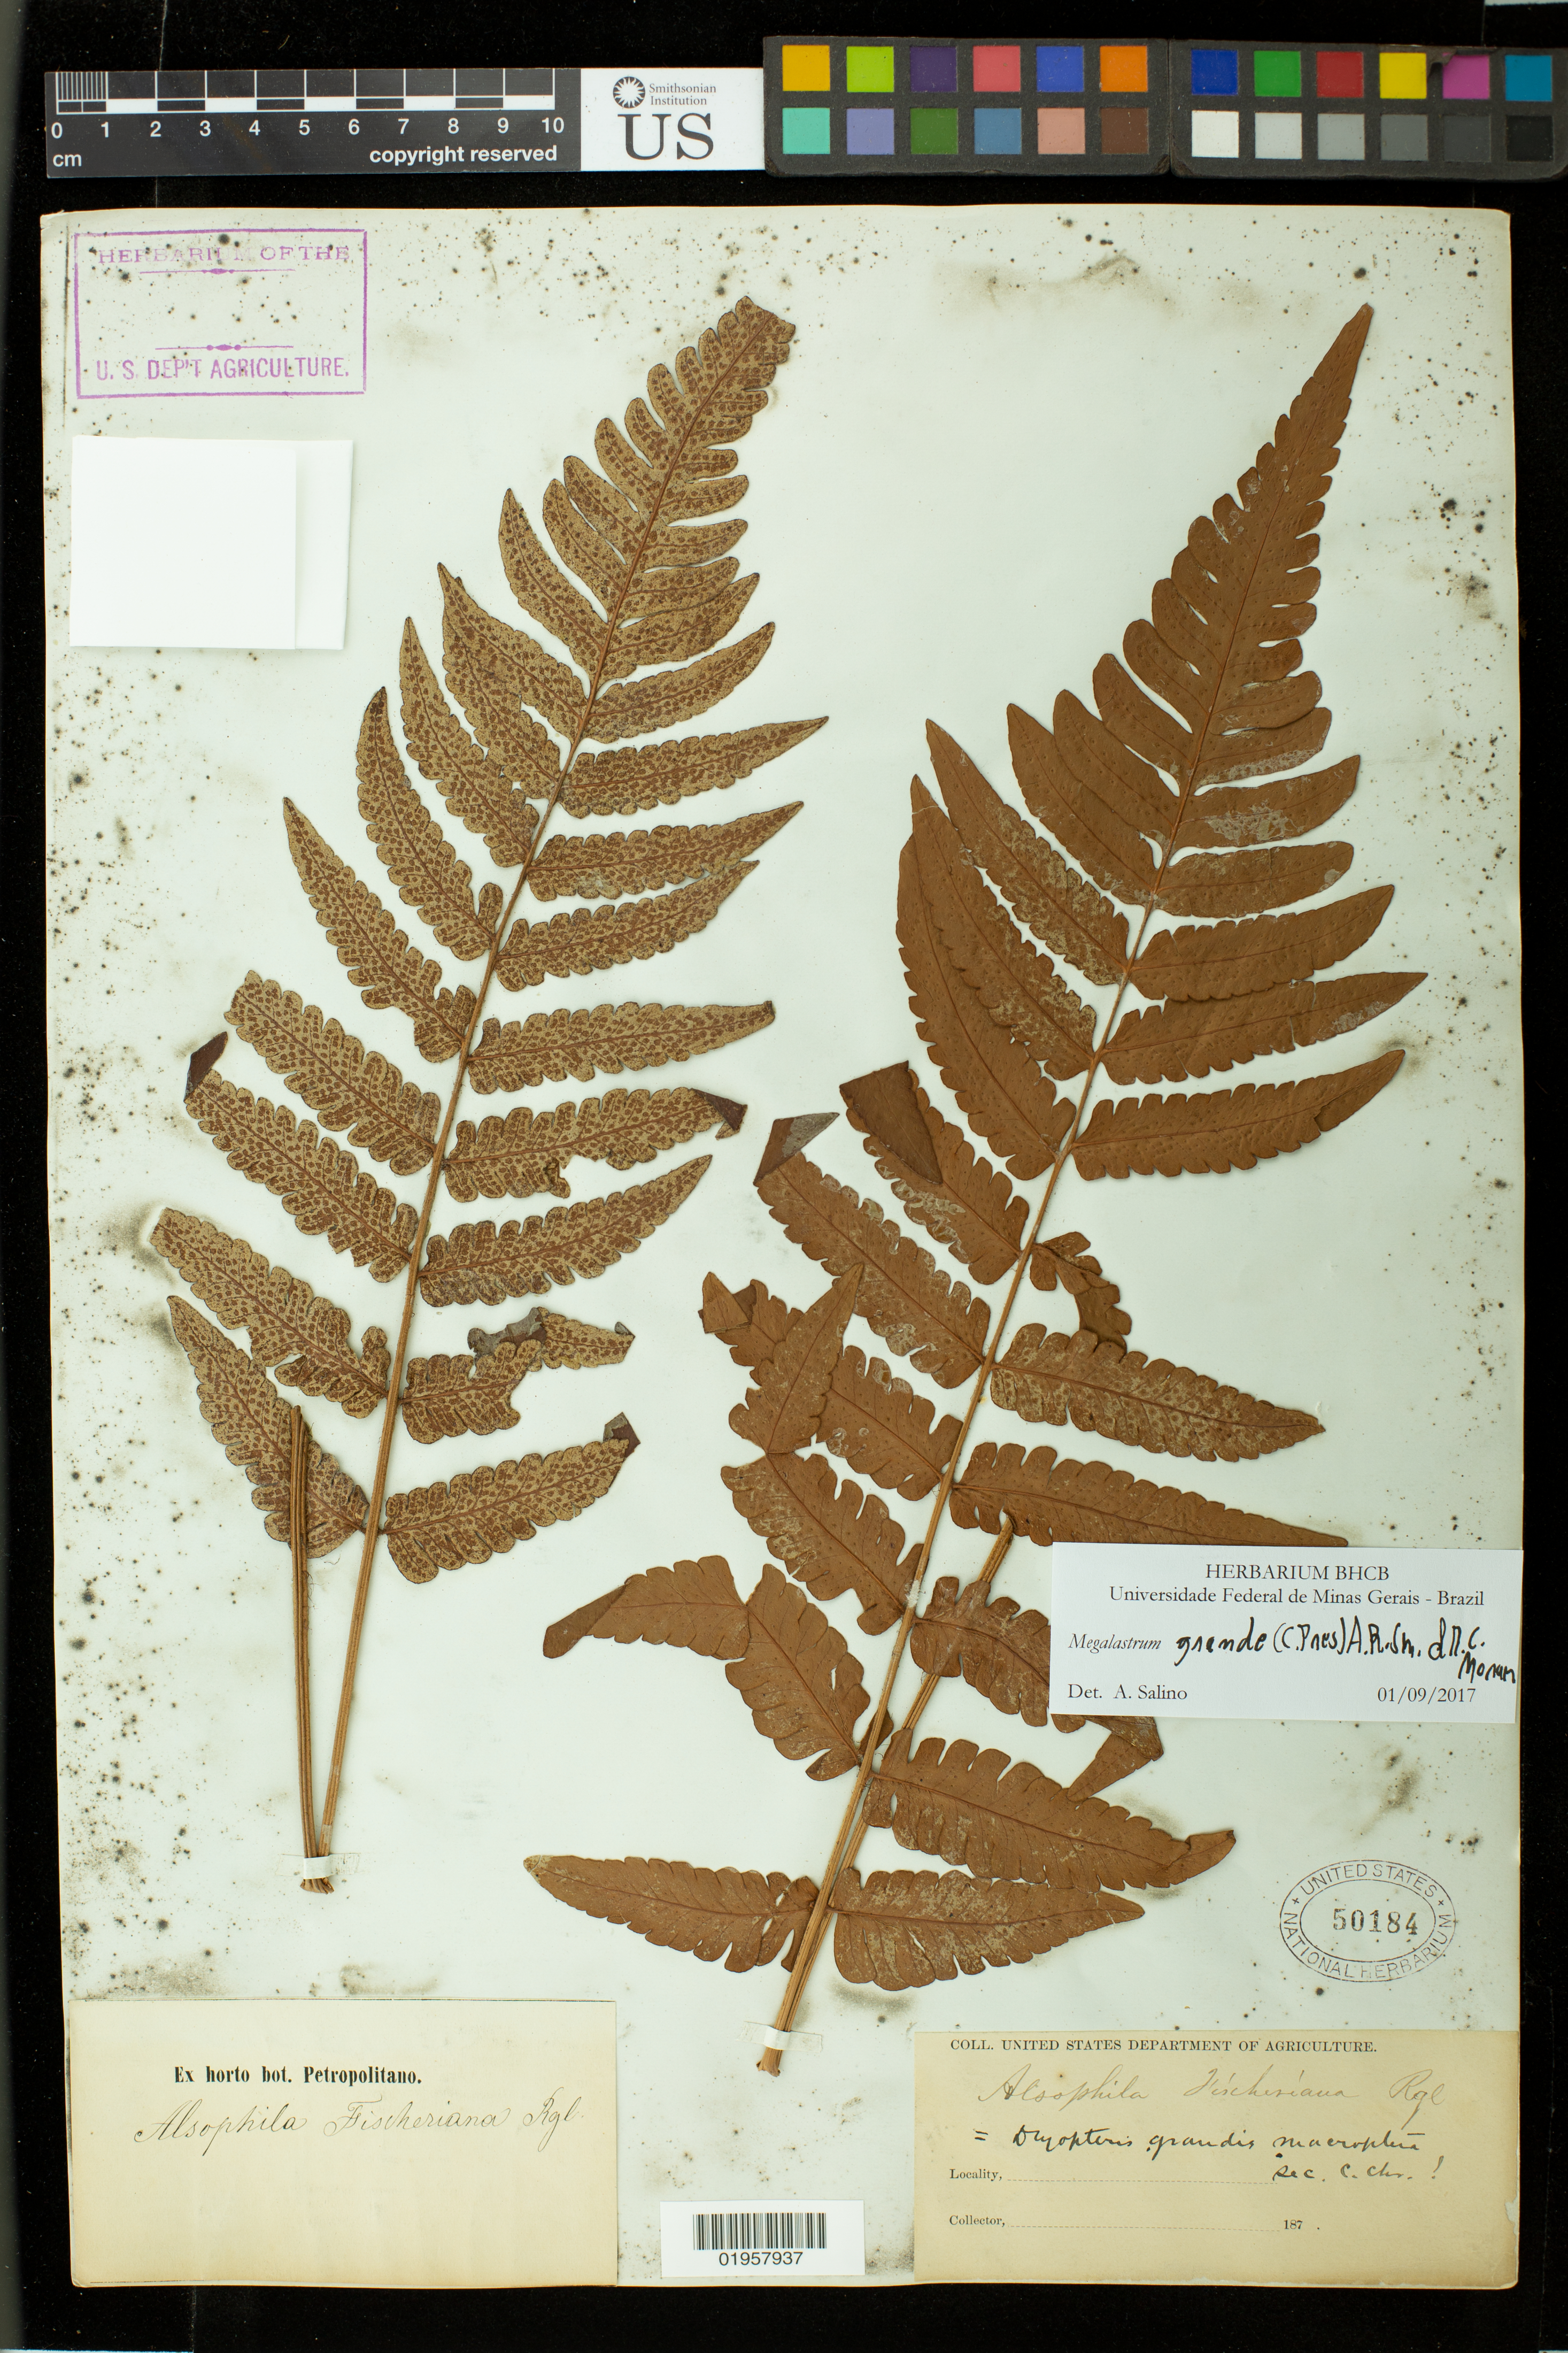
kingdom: Plantae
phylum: Tracheophyta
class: Polypodiopsida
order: Polypodiales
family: Dryopteridaceae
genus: Megalastrum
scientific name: Megalastrum grande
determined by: Salino, A.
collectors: U.S. Department of Agriculture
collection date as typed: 187-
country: United States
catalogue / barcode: US 50184